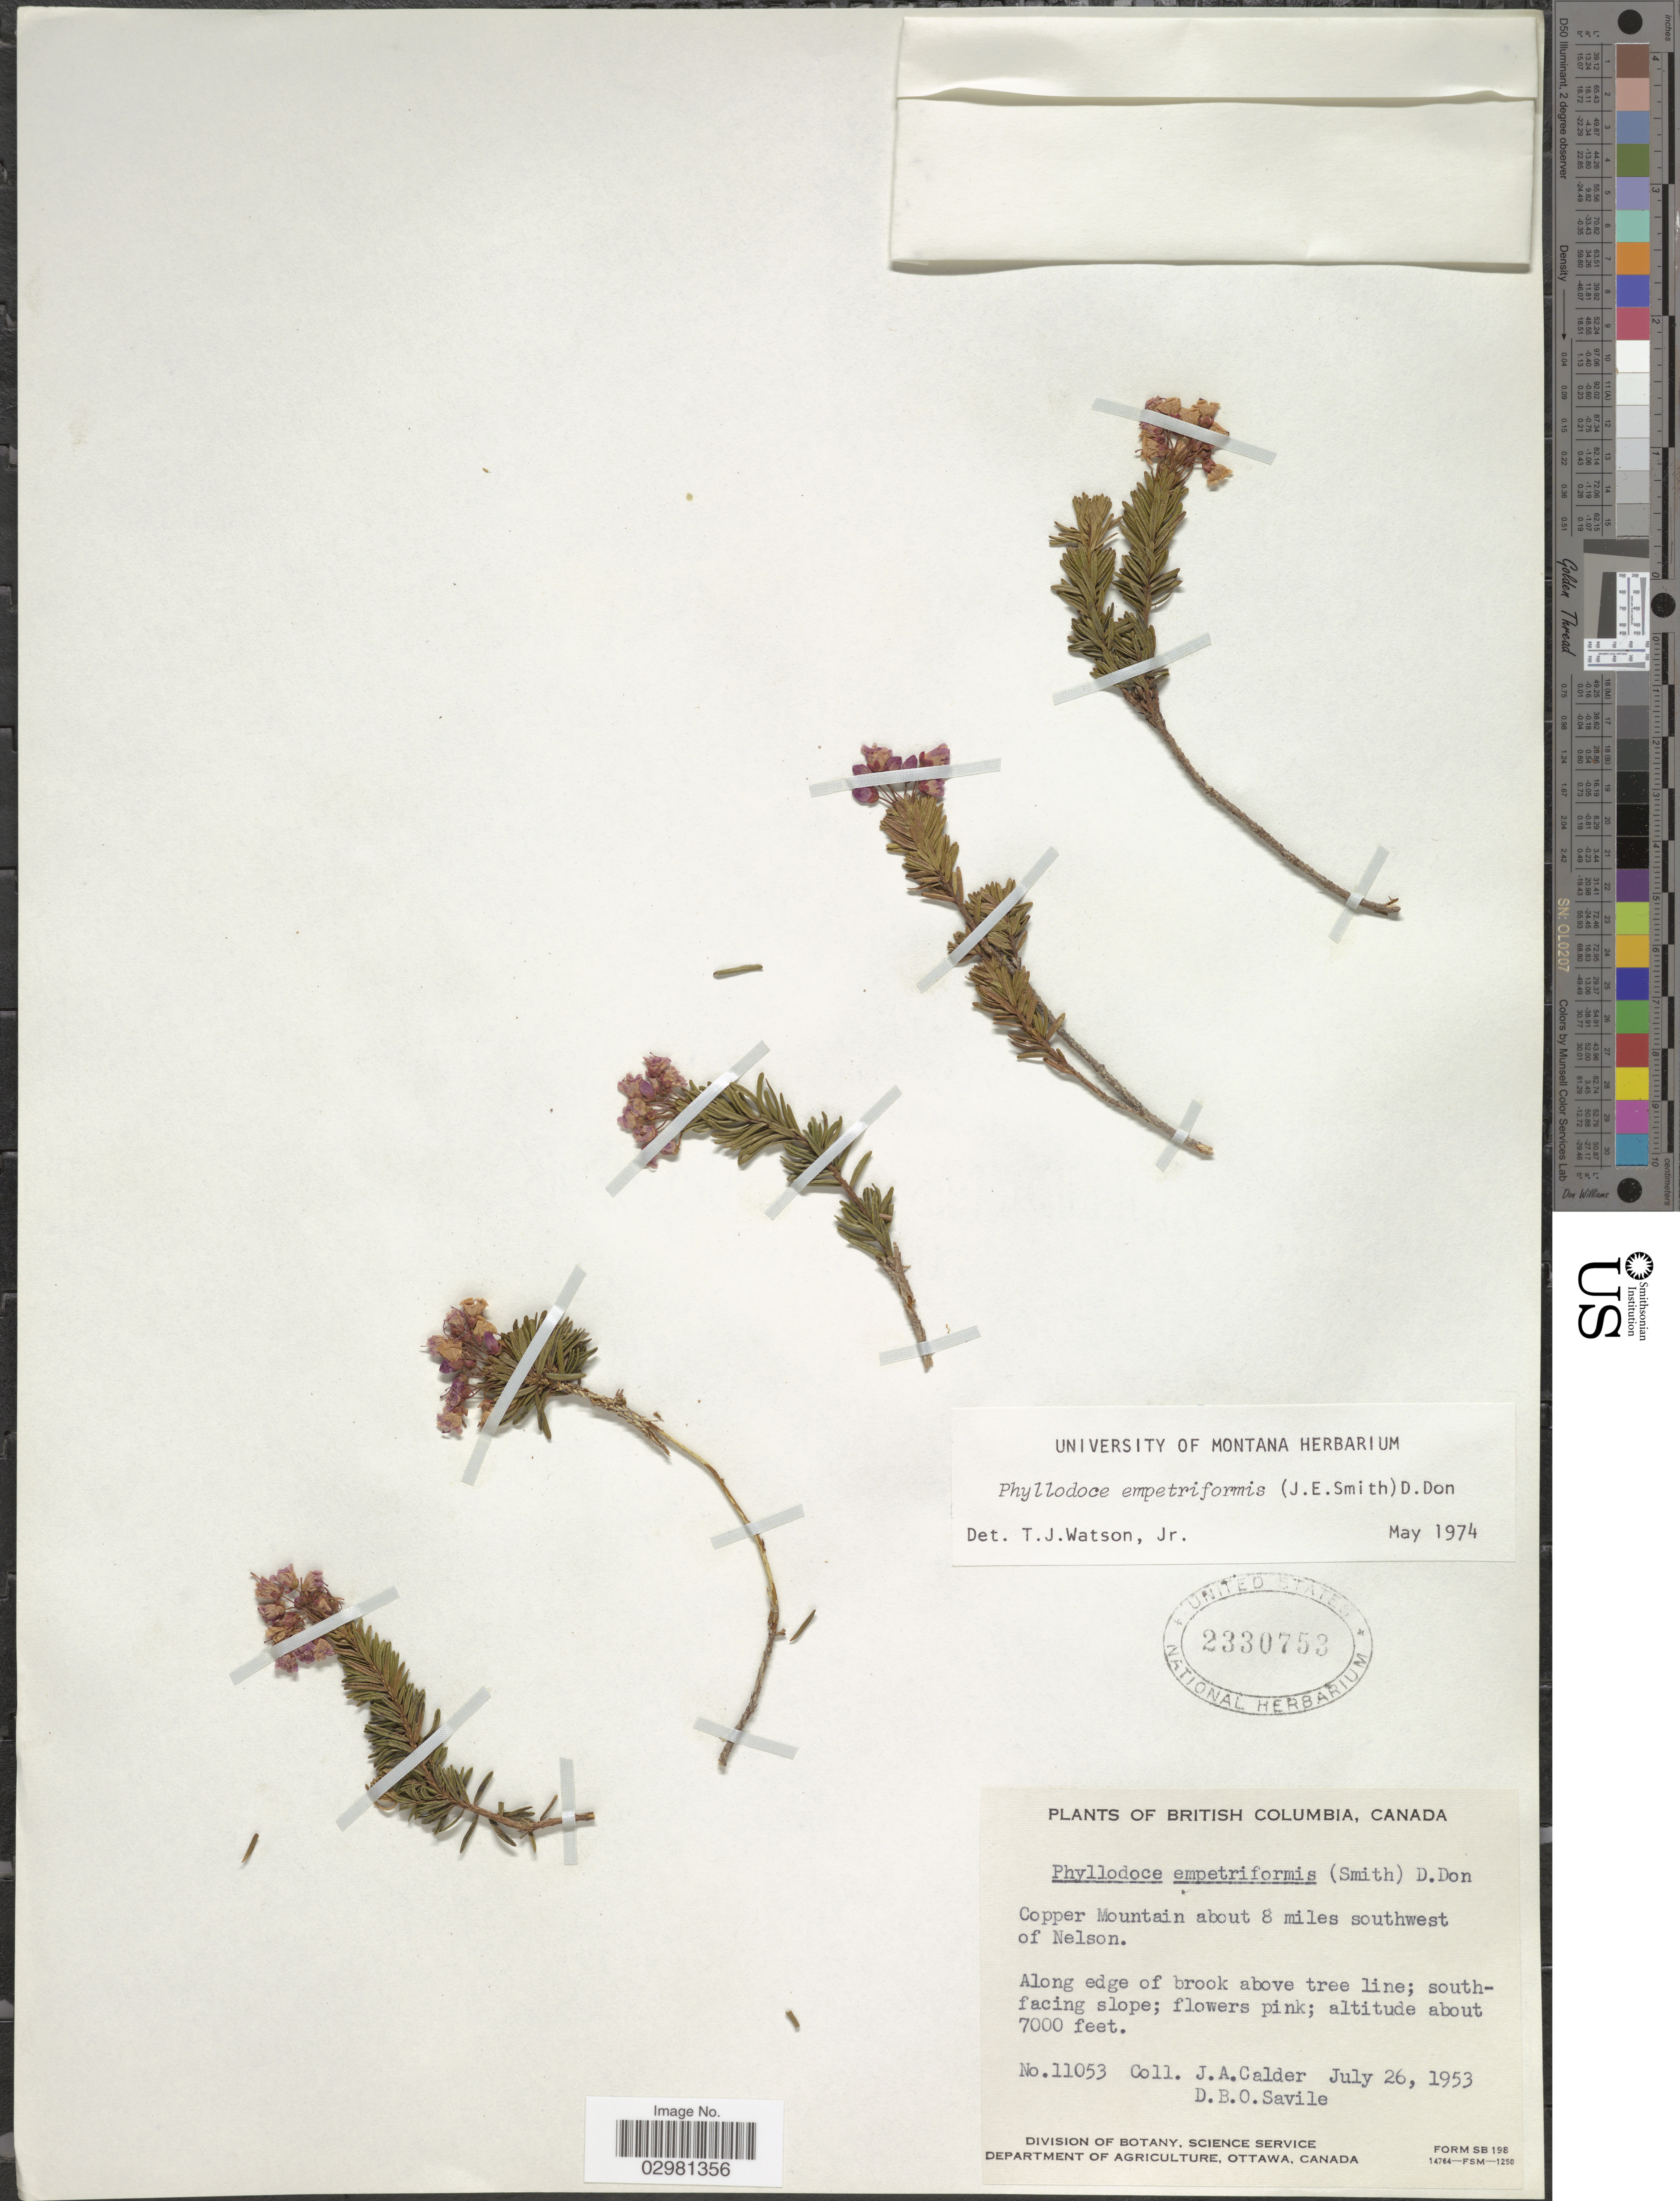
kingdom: Plantae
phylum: Tracheophyta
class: Magnoliopsida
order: Ericales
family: Ericaceae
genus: Phyllodoce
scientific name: Phyllodoce empetiformis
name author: (Small) D. Don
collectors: J. A. Calder & D. Savile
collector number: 11053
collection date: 1953-07-26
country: Canada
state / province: British Columbia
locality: Copper Mountain about 8 miles southwest of Nelson.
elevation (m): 2134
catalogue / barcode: US 2330753